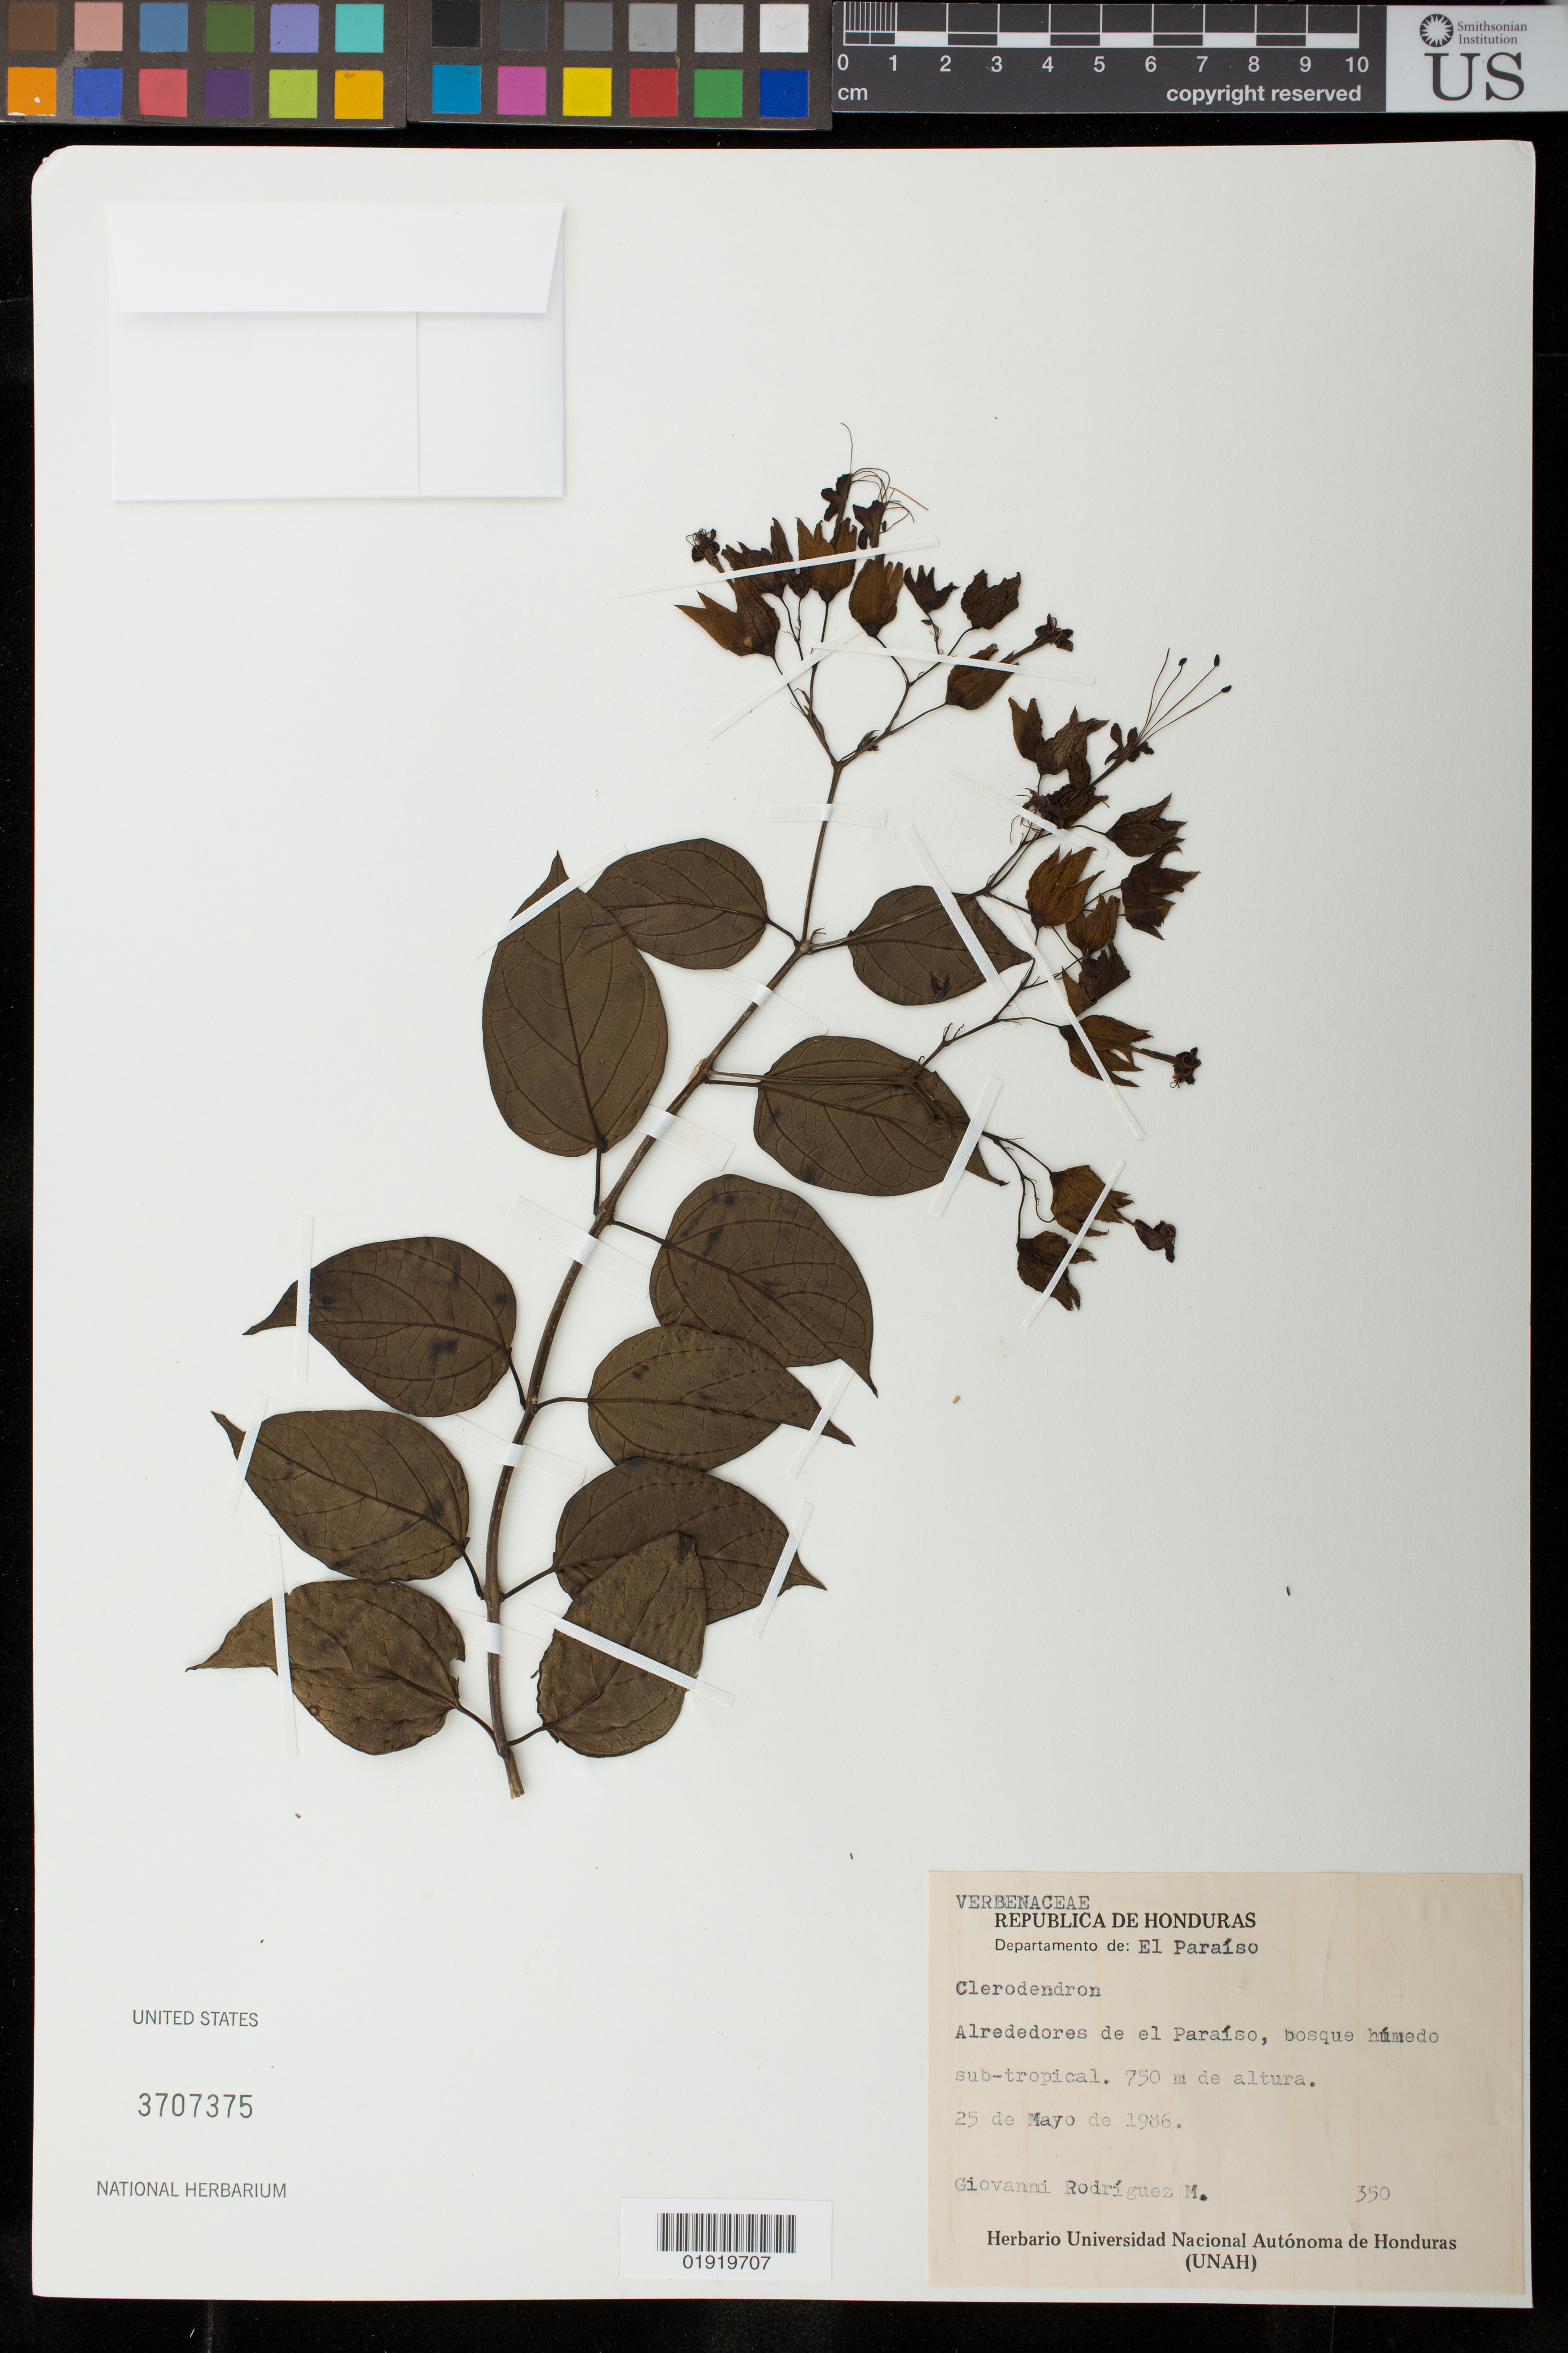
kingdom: Plantae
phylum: Tracheophyta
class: Magnoliopsida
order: Lamiales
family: Lamiaceae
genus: Clerodendrum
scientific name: Clerodendrum sp.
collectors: G. Rodríguez M.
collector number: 350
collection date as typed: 25 de Mayo de 1986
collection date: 1986-05-25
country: Honduras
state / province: El Paraíso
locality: Alrededores de El Paraíso.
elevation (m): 750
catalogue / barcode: US 3707375